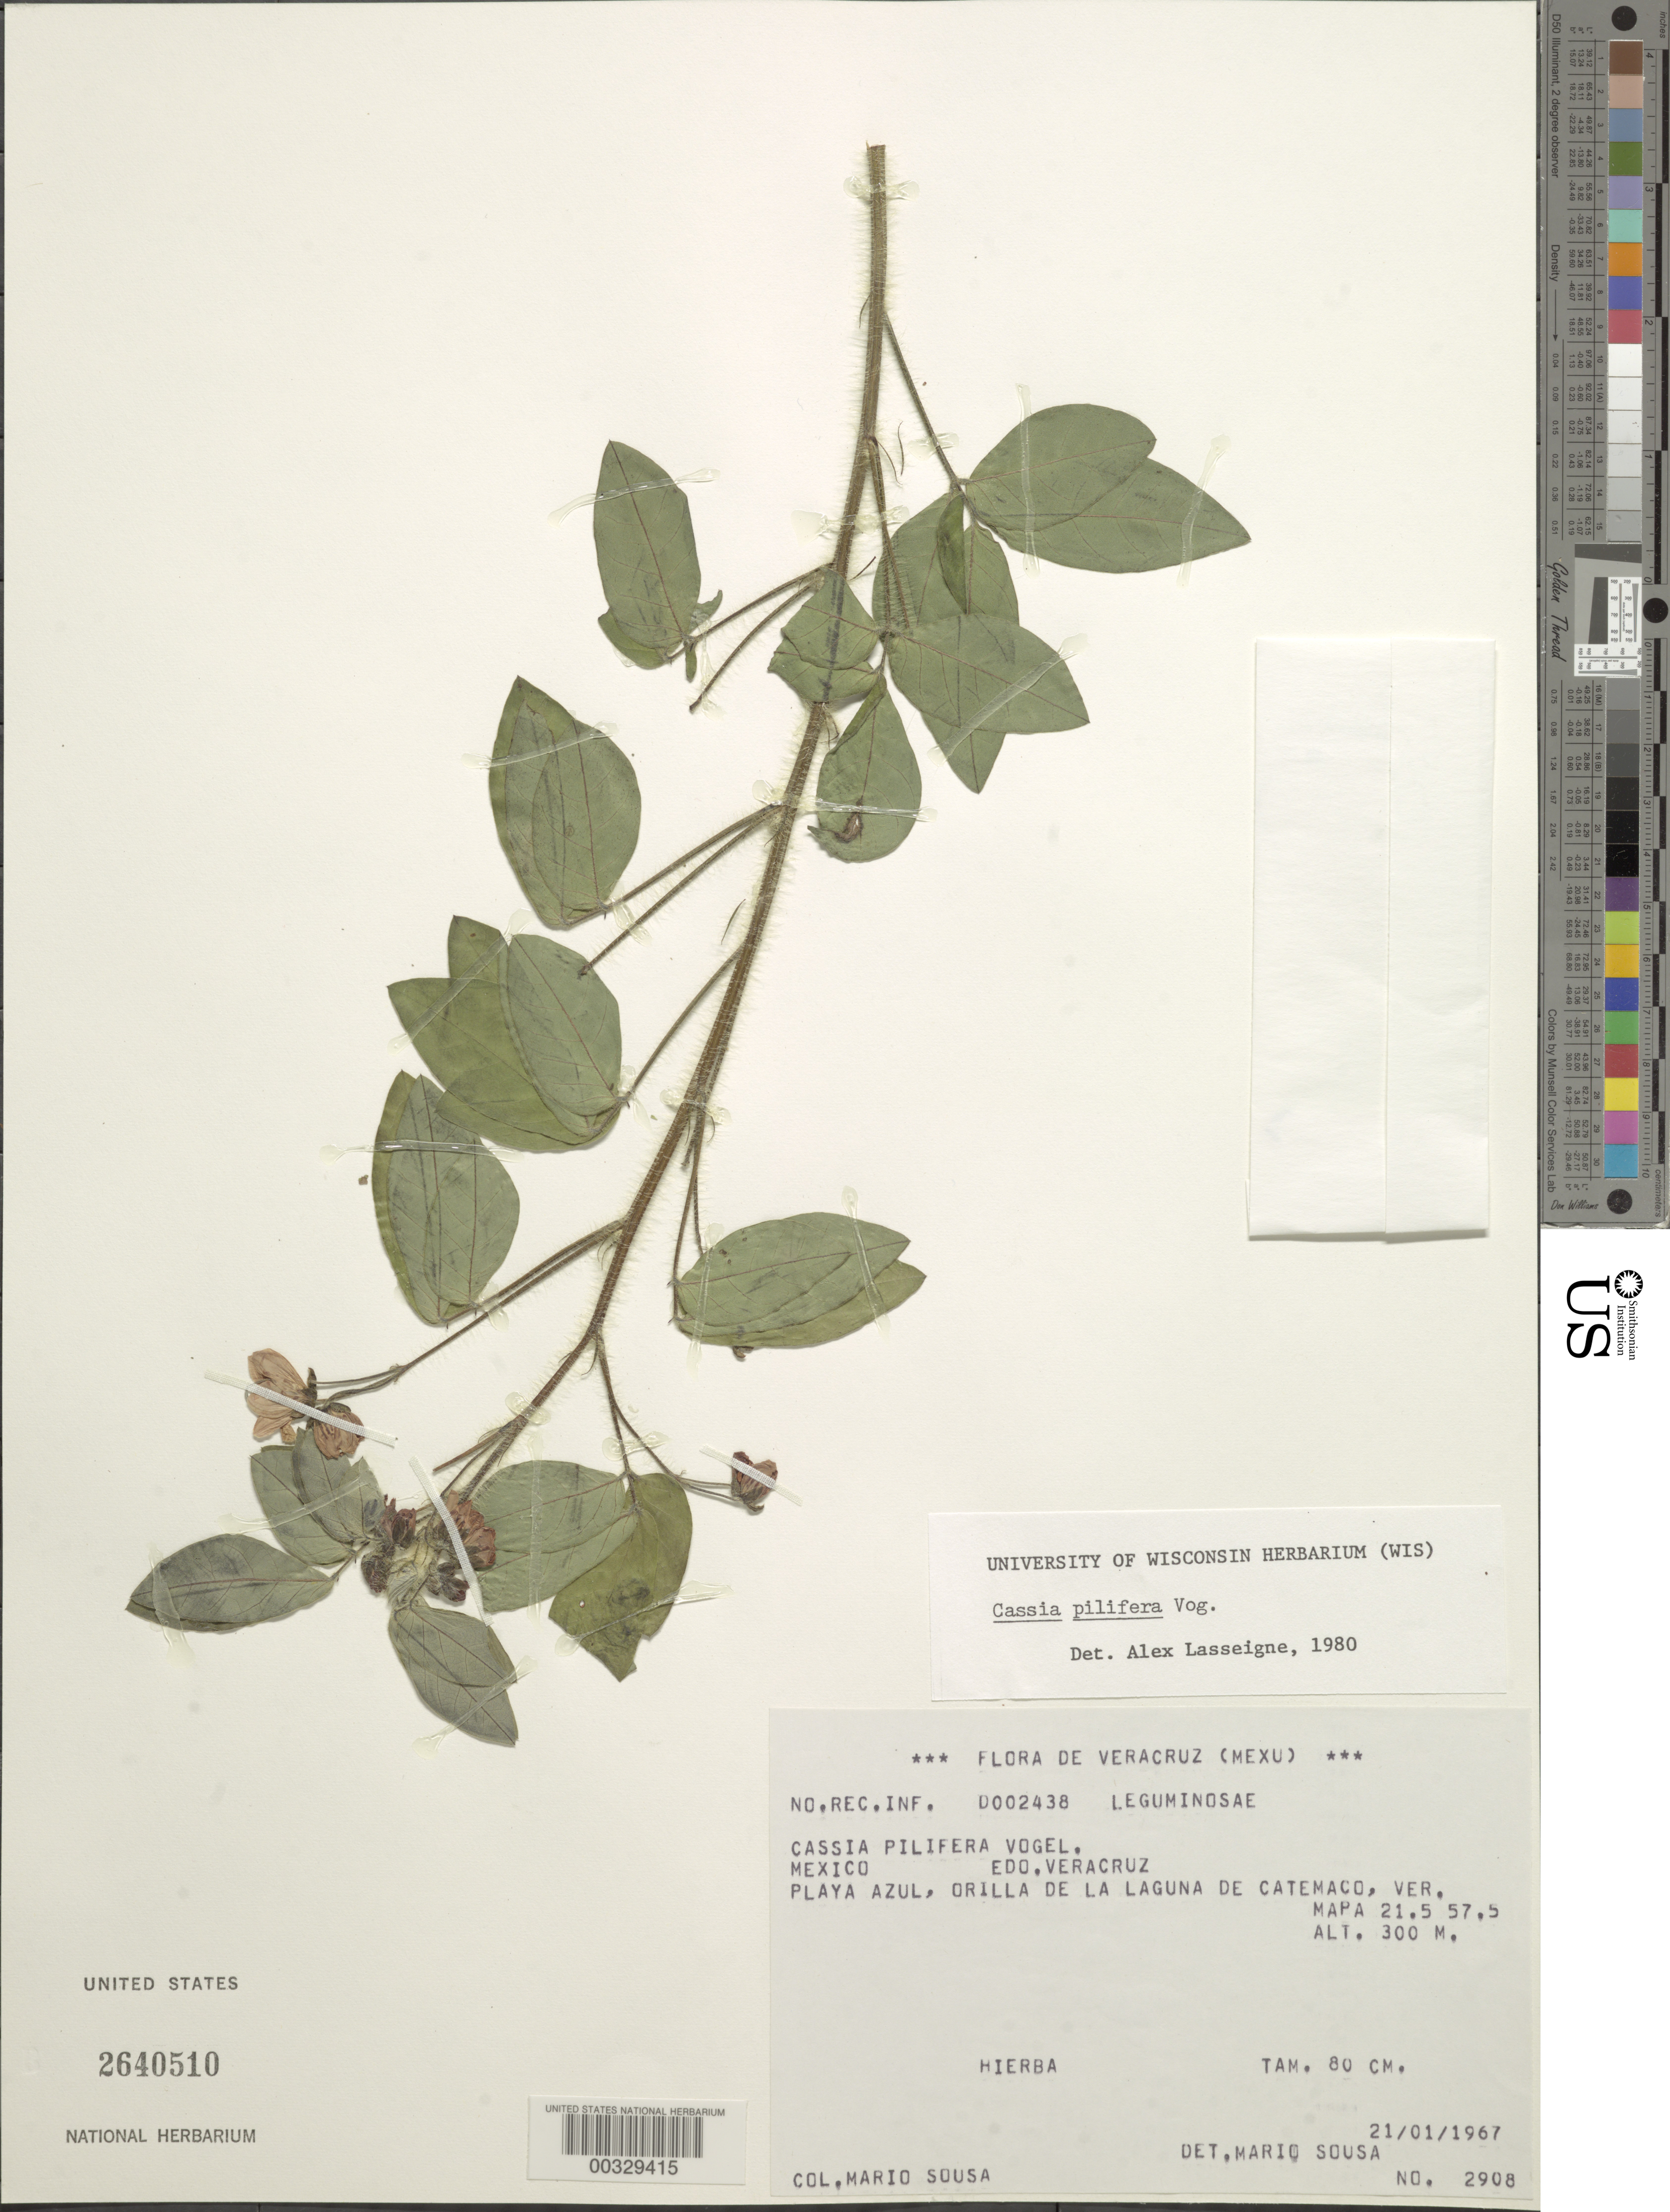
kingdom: Plantae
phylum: Tracheophyta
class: Magnoliopsida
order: Fabales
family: Fabaceae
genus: Senna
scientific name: Senna pilifera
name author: (Vogel) H.S. Irwin & Barneby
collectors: M. Sousa S.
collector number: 2908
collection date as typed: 21 Jan 1967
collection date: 1967-01-21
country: Mexico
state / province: Veracruz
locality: Playa azul, edge of la laguna de catemaco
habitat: Edge of lake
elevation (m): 300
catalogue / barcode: US 2640510